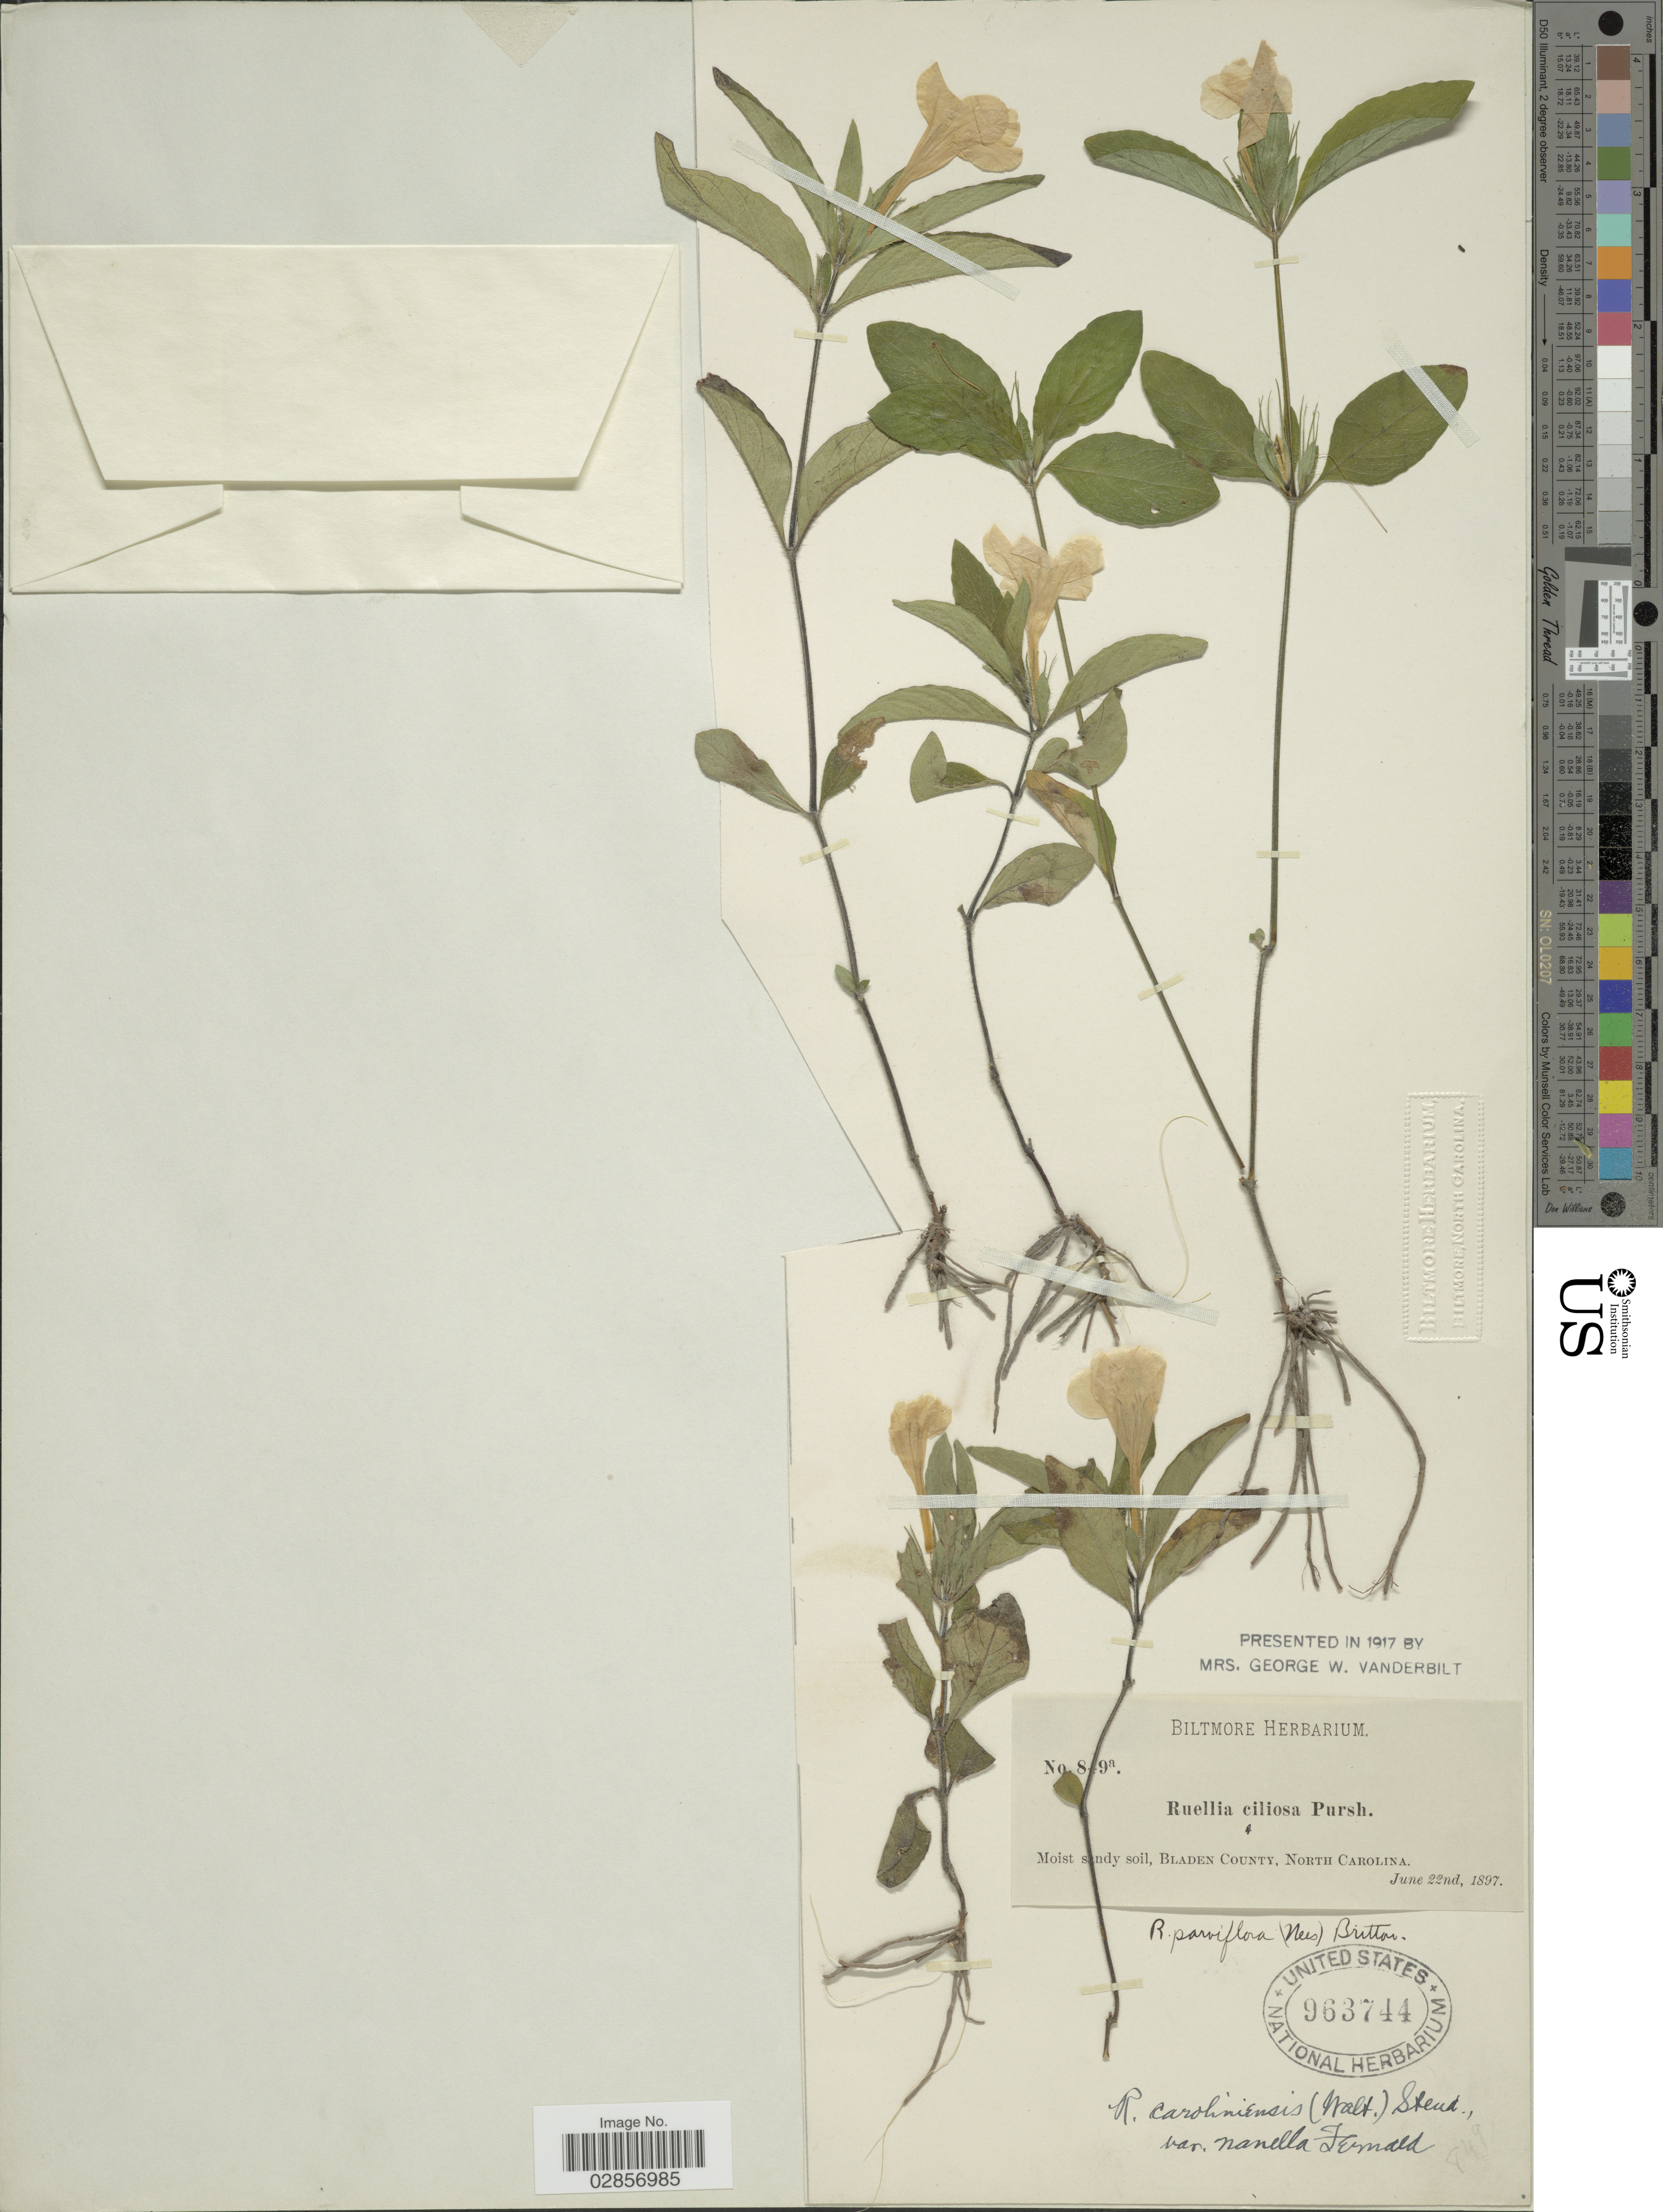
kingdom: Plantae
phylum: Tracheophyta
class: Magnoliopsida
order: Lamiales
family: Acanthaceae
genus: Ruellia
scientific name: Ruellia caroliniensis var. nanella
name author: Fernald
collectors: ex herb. Biltmore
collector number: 8!9a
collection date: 1897-06-22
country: United States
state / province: North Carolina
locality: Moist sandy soil, Bladen County.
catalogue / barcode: US 963744